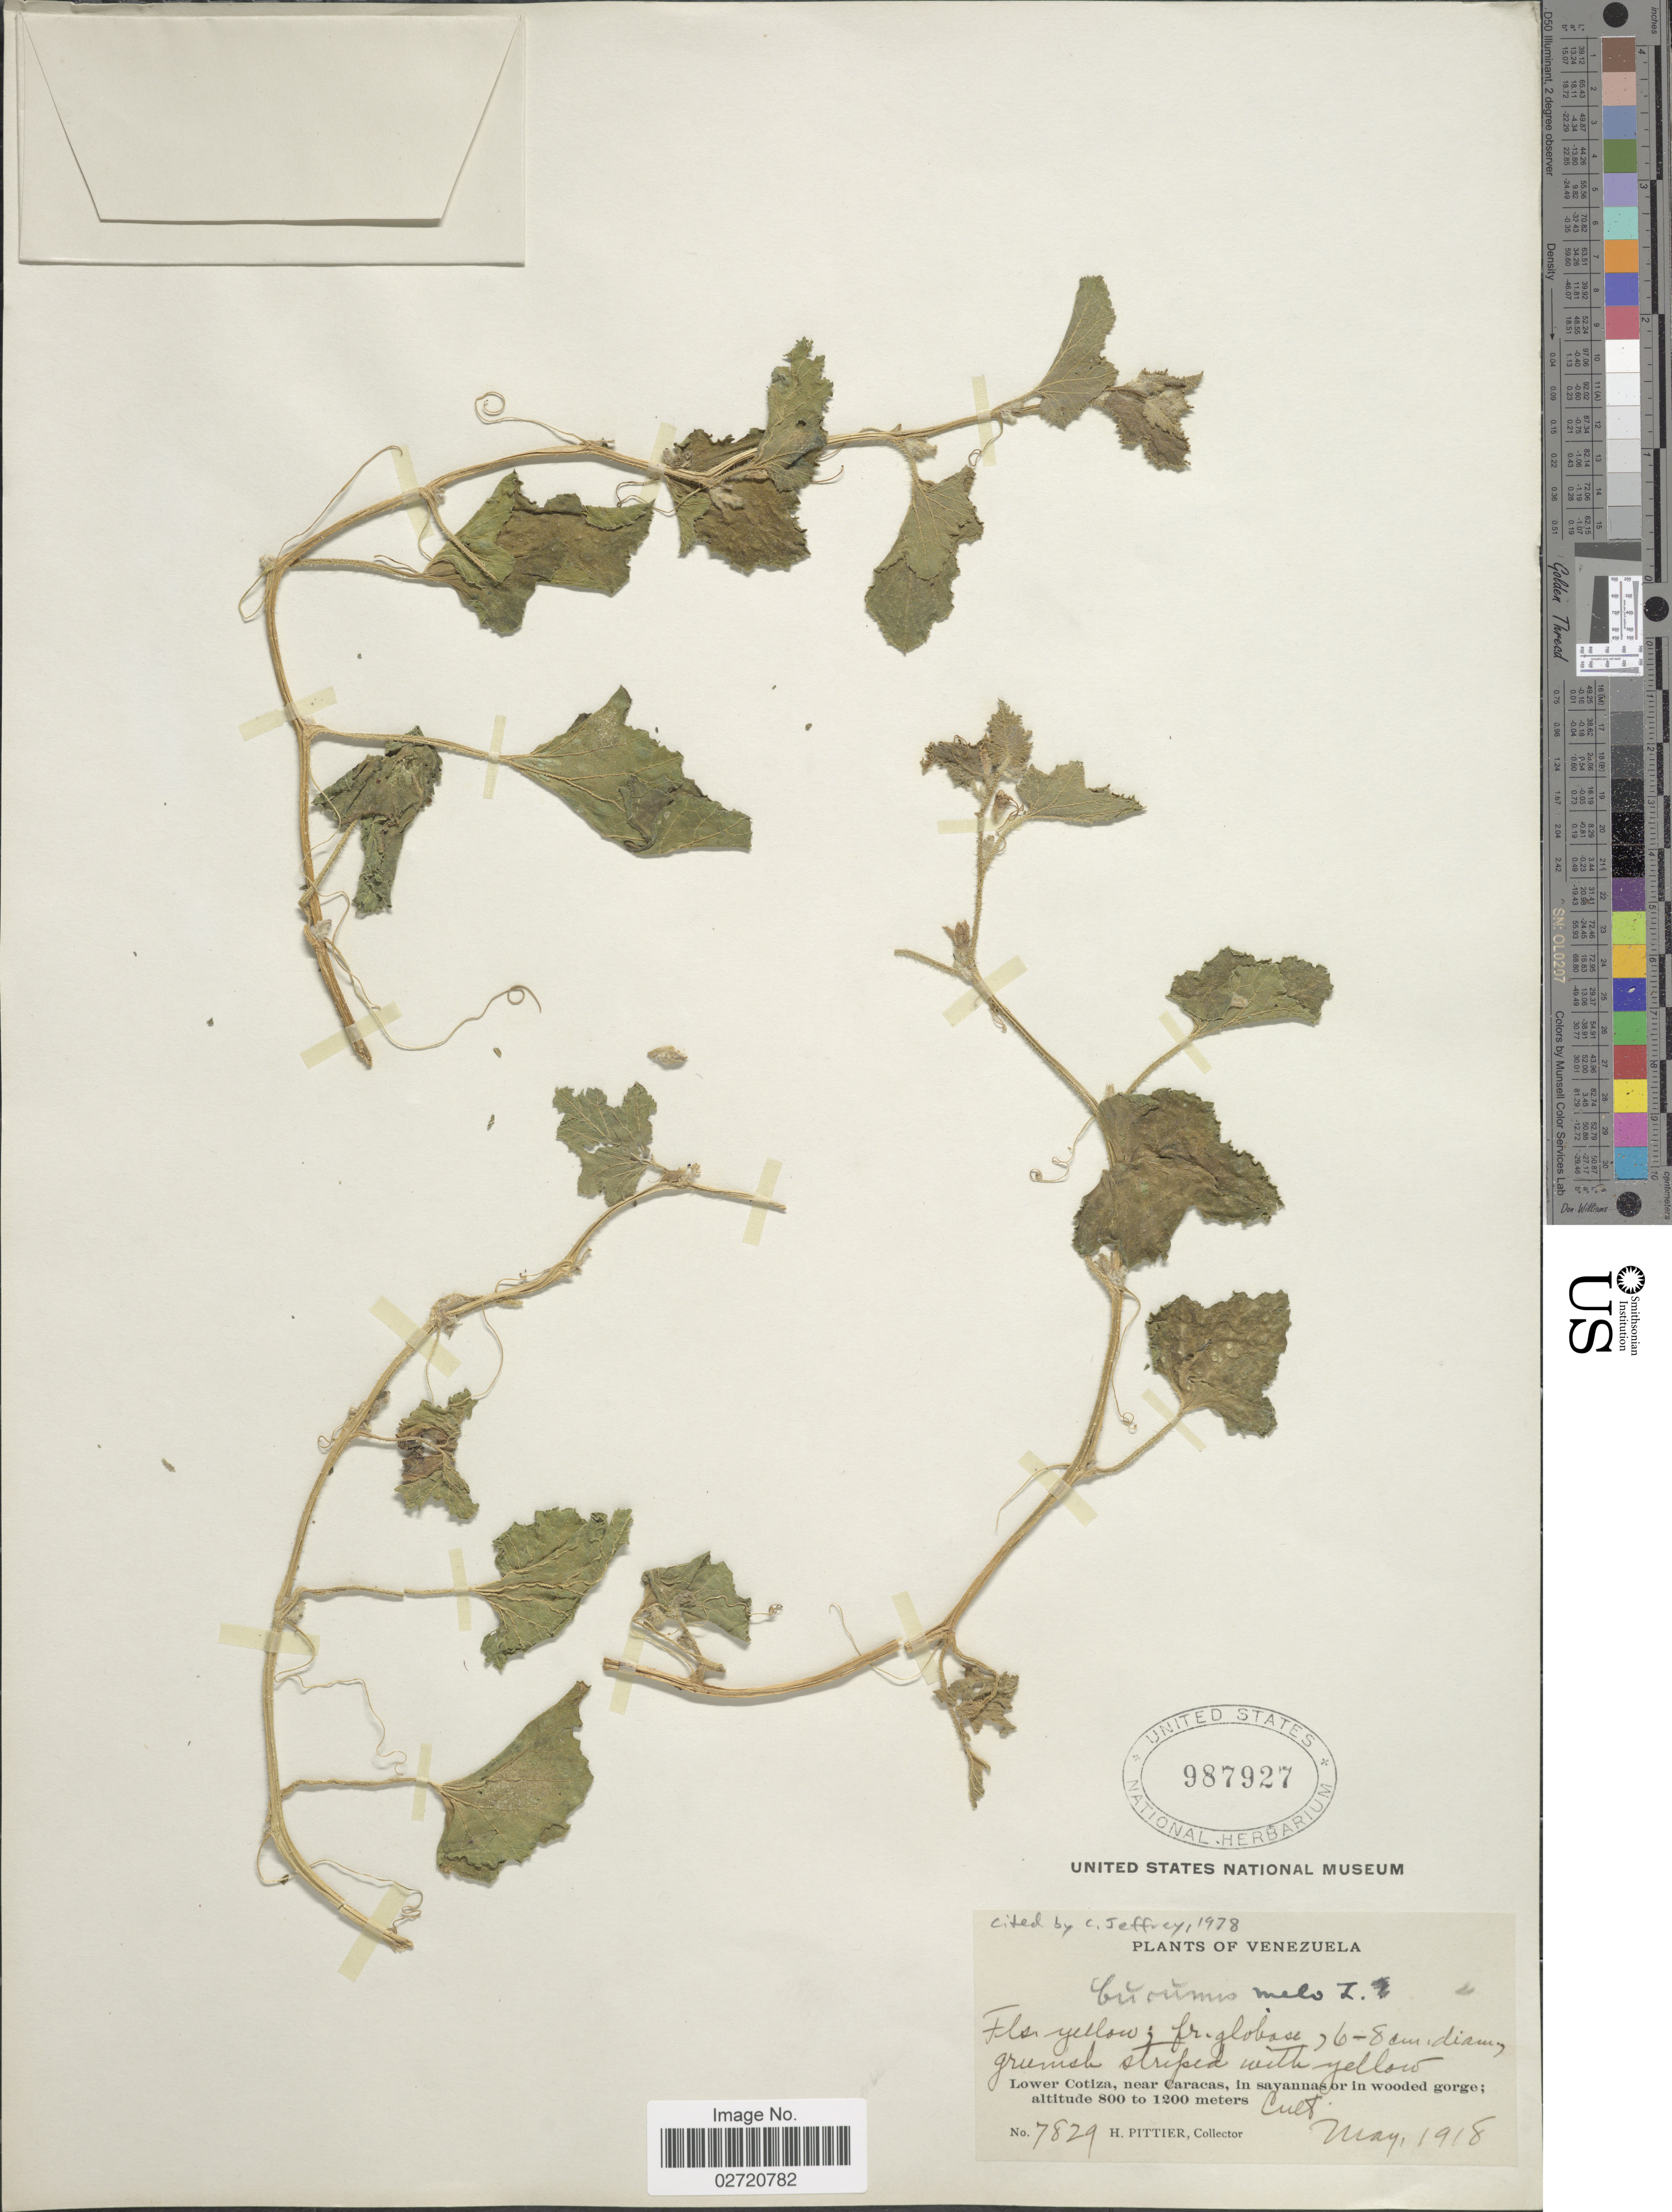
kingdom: Plantae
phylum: Tracheophyta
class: Magnoliopsida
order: Cucurbitales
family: Cucurbitaceae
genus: Cucumis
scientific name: Cucumis melo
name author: L.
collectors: H. F. Pittier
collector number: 7829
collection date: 1918-05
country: Venezuela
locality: Lower Cotiza, near Caracas, in savannas or in wooded gorge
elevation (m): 800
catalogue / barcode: US 987927